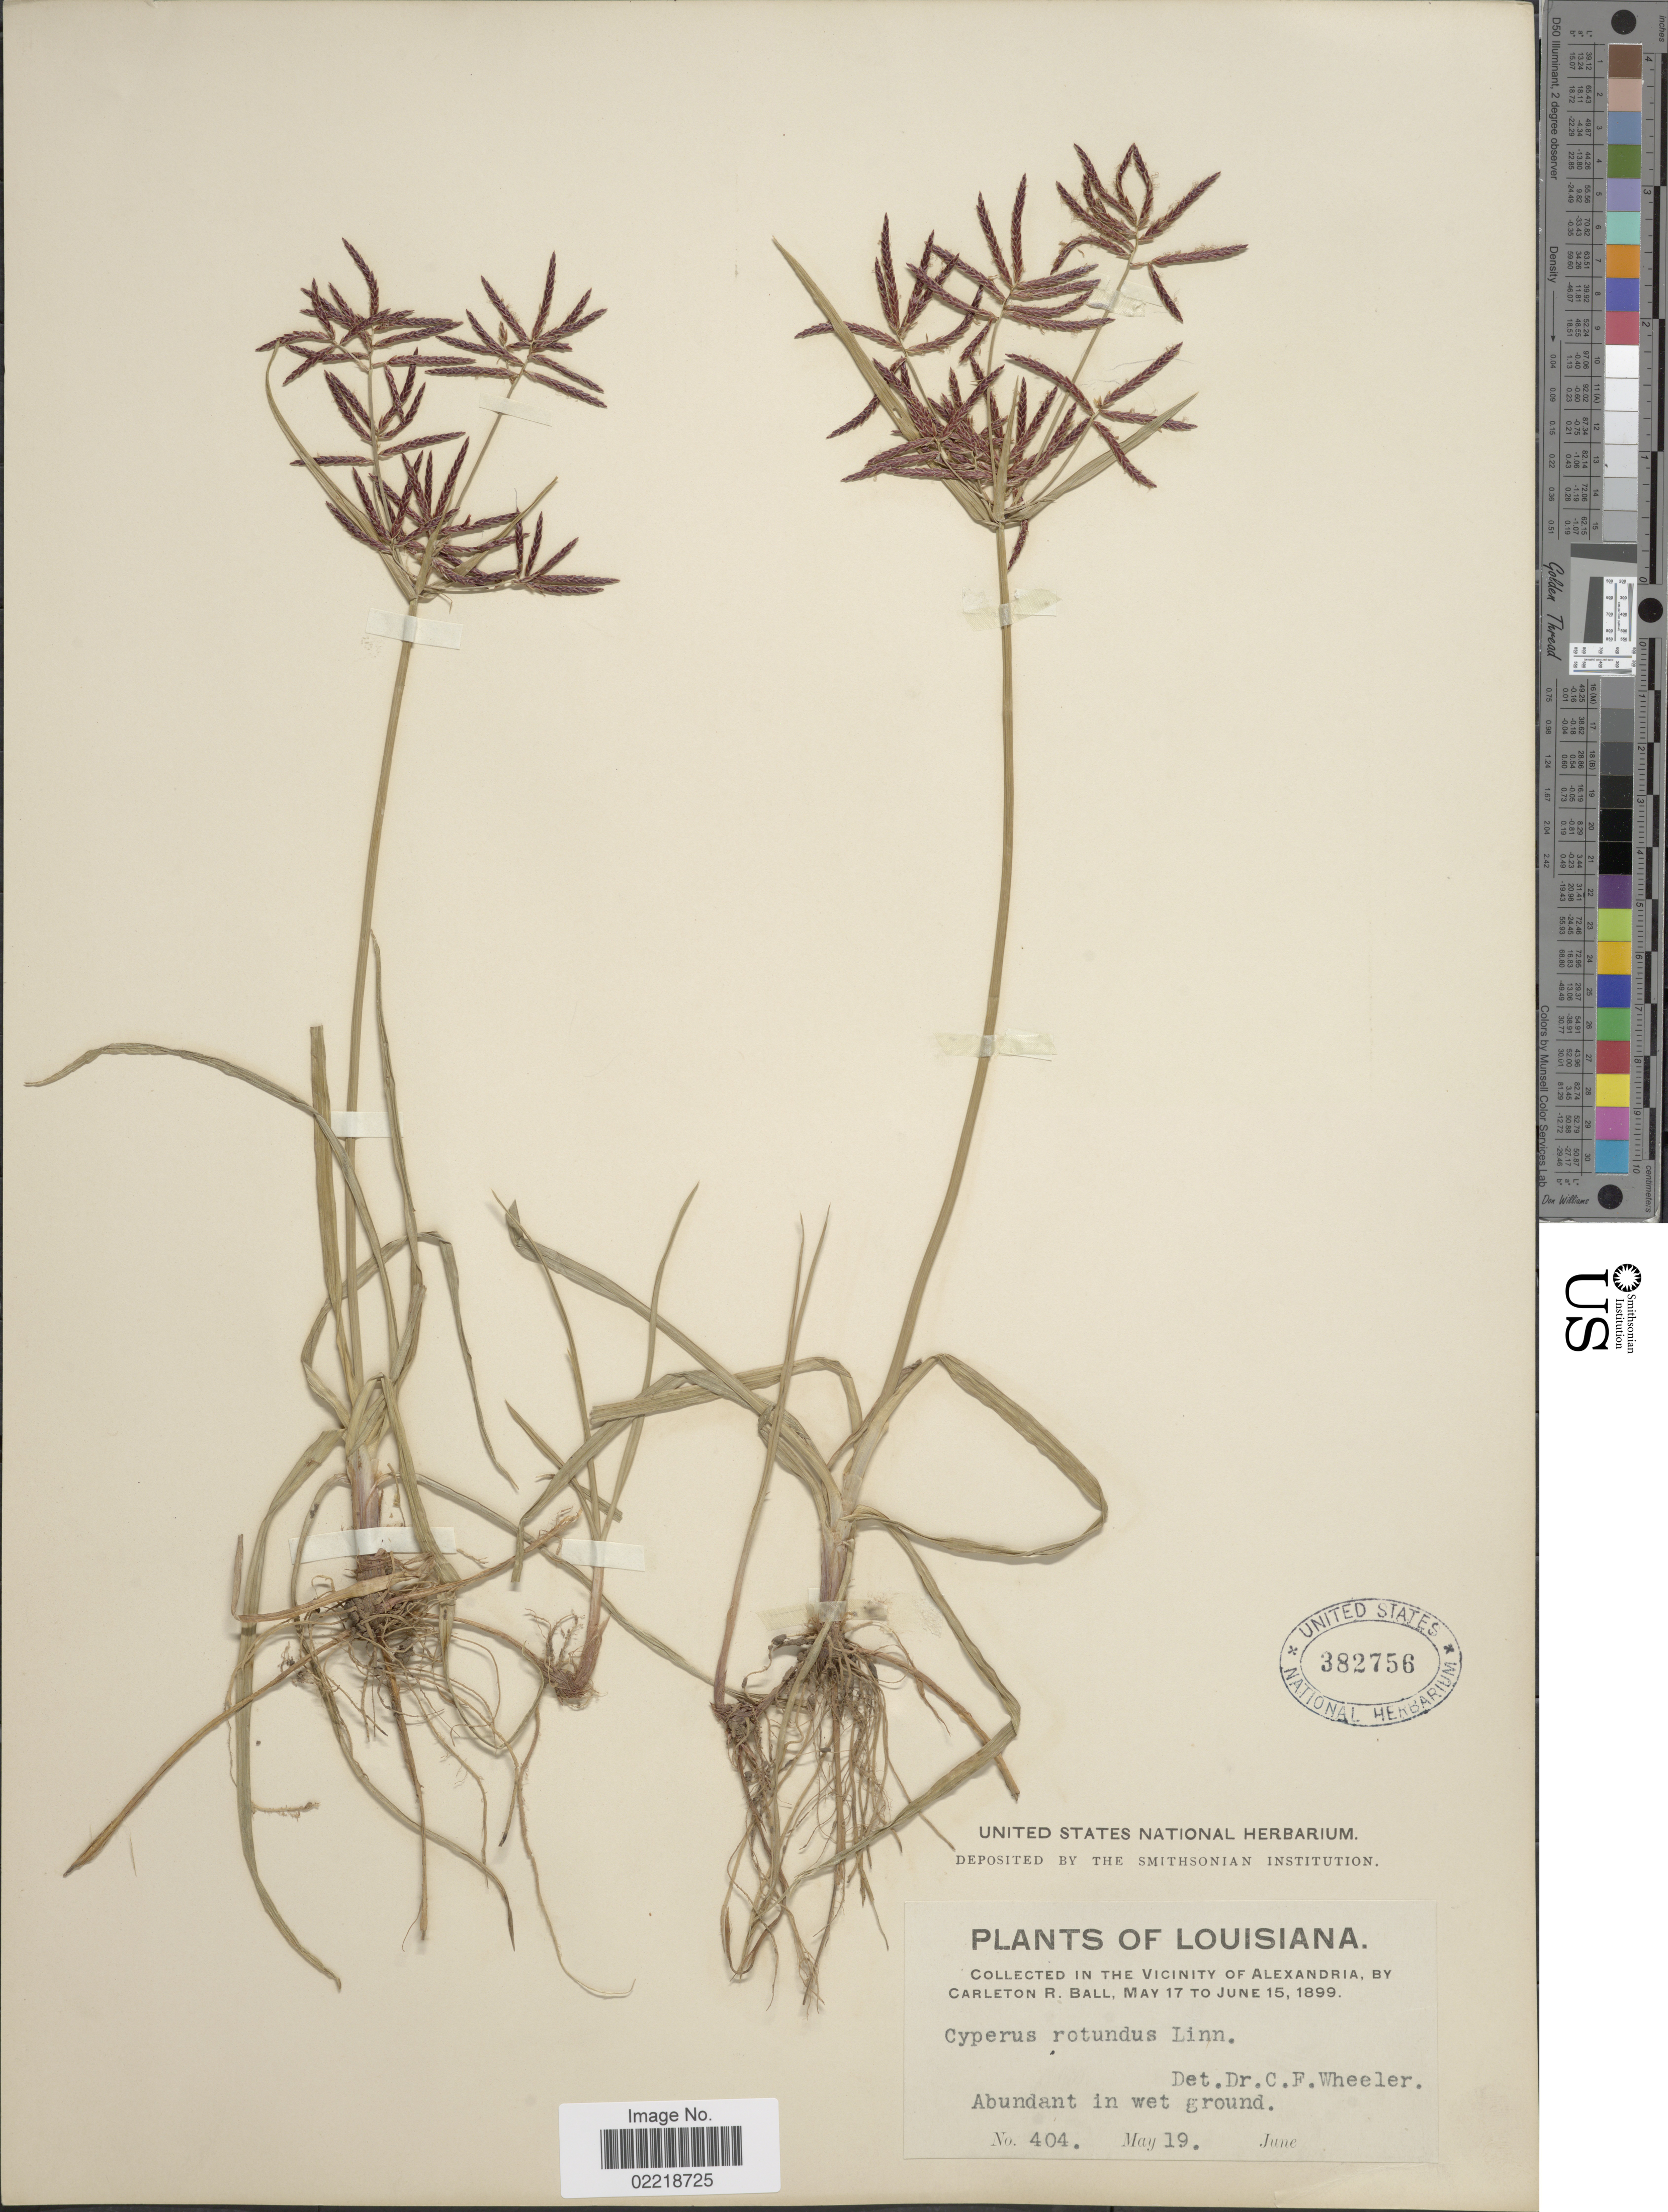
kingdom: Plantae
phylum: Tracheophyta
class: Liliopsida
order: Poales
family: Cyperaceae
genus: Cyperus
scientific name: Cyperus rotundus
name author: L.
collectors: C. R. Ball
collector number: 404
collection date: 1899-05-19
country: United States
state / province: Louisiana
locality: Vicinity of Alexandria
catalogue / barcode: US 382756